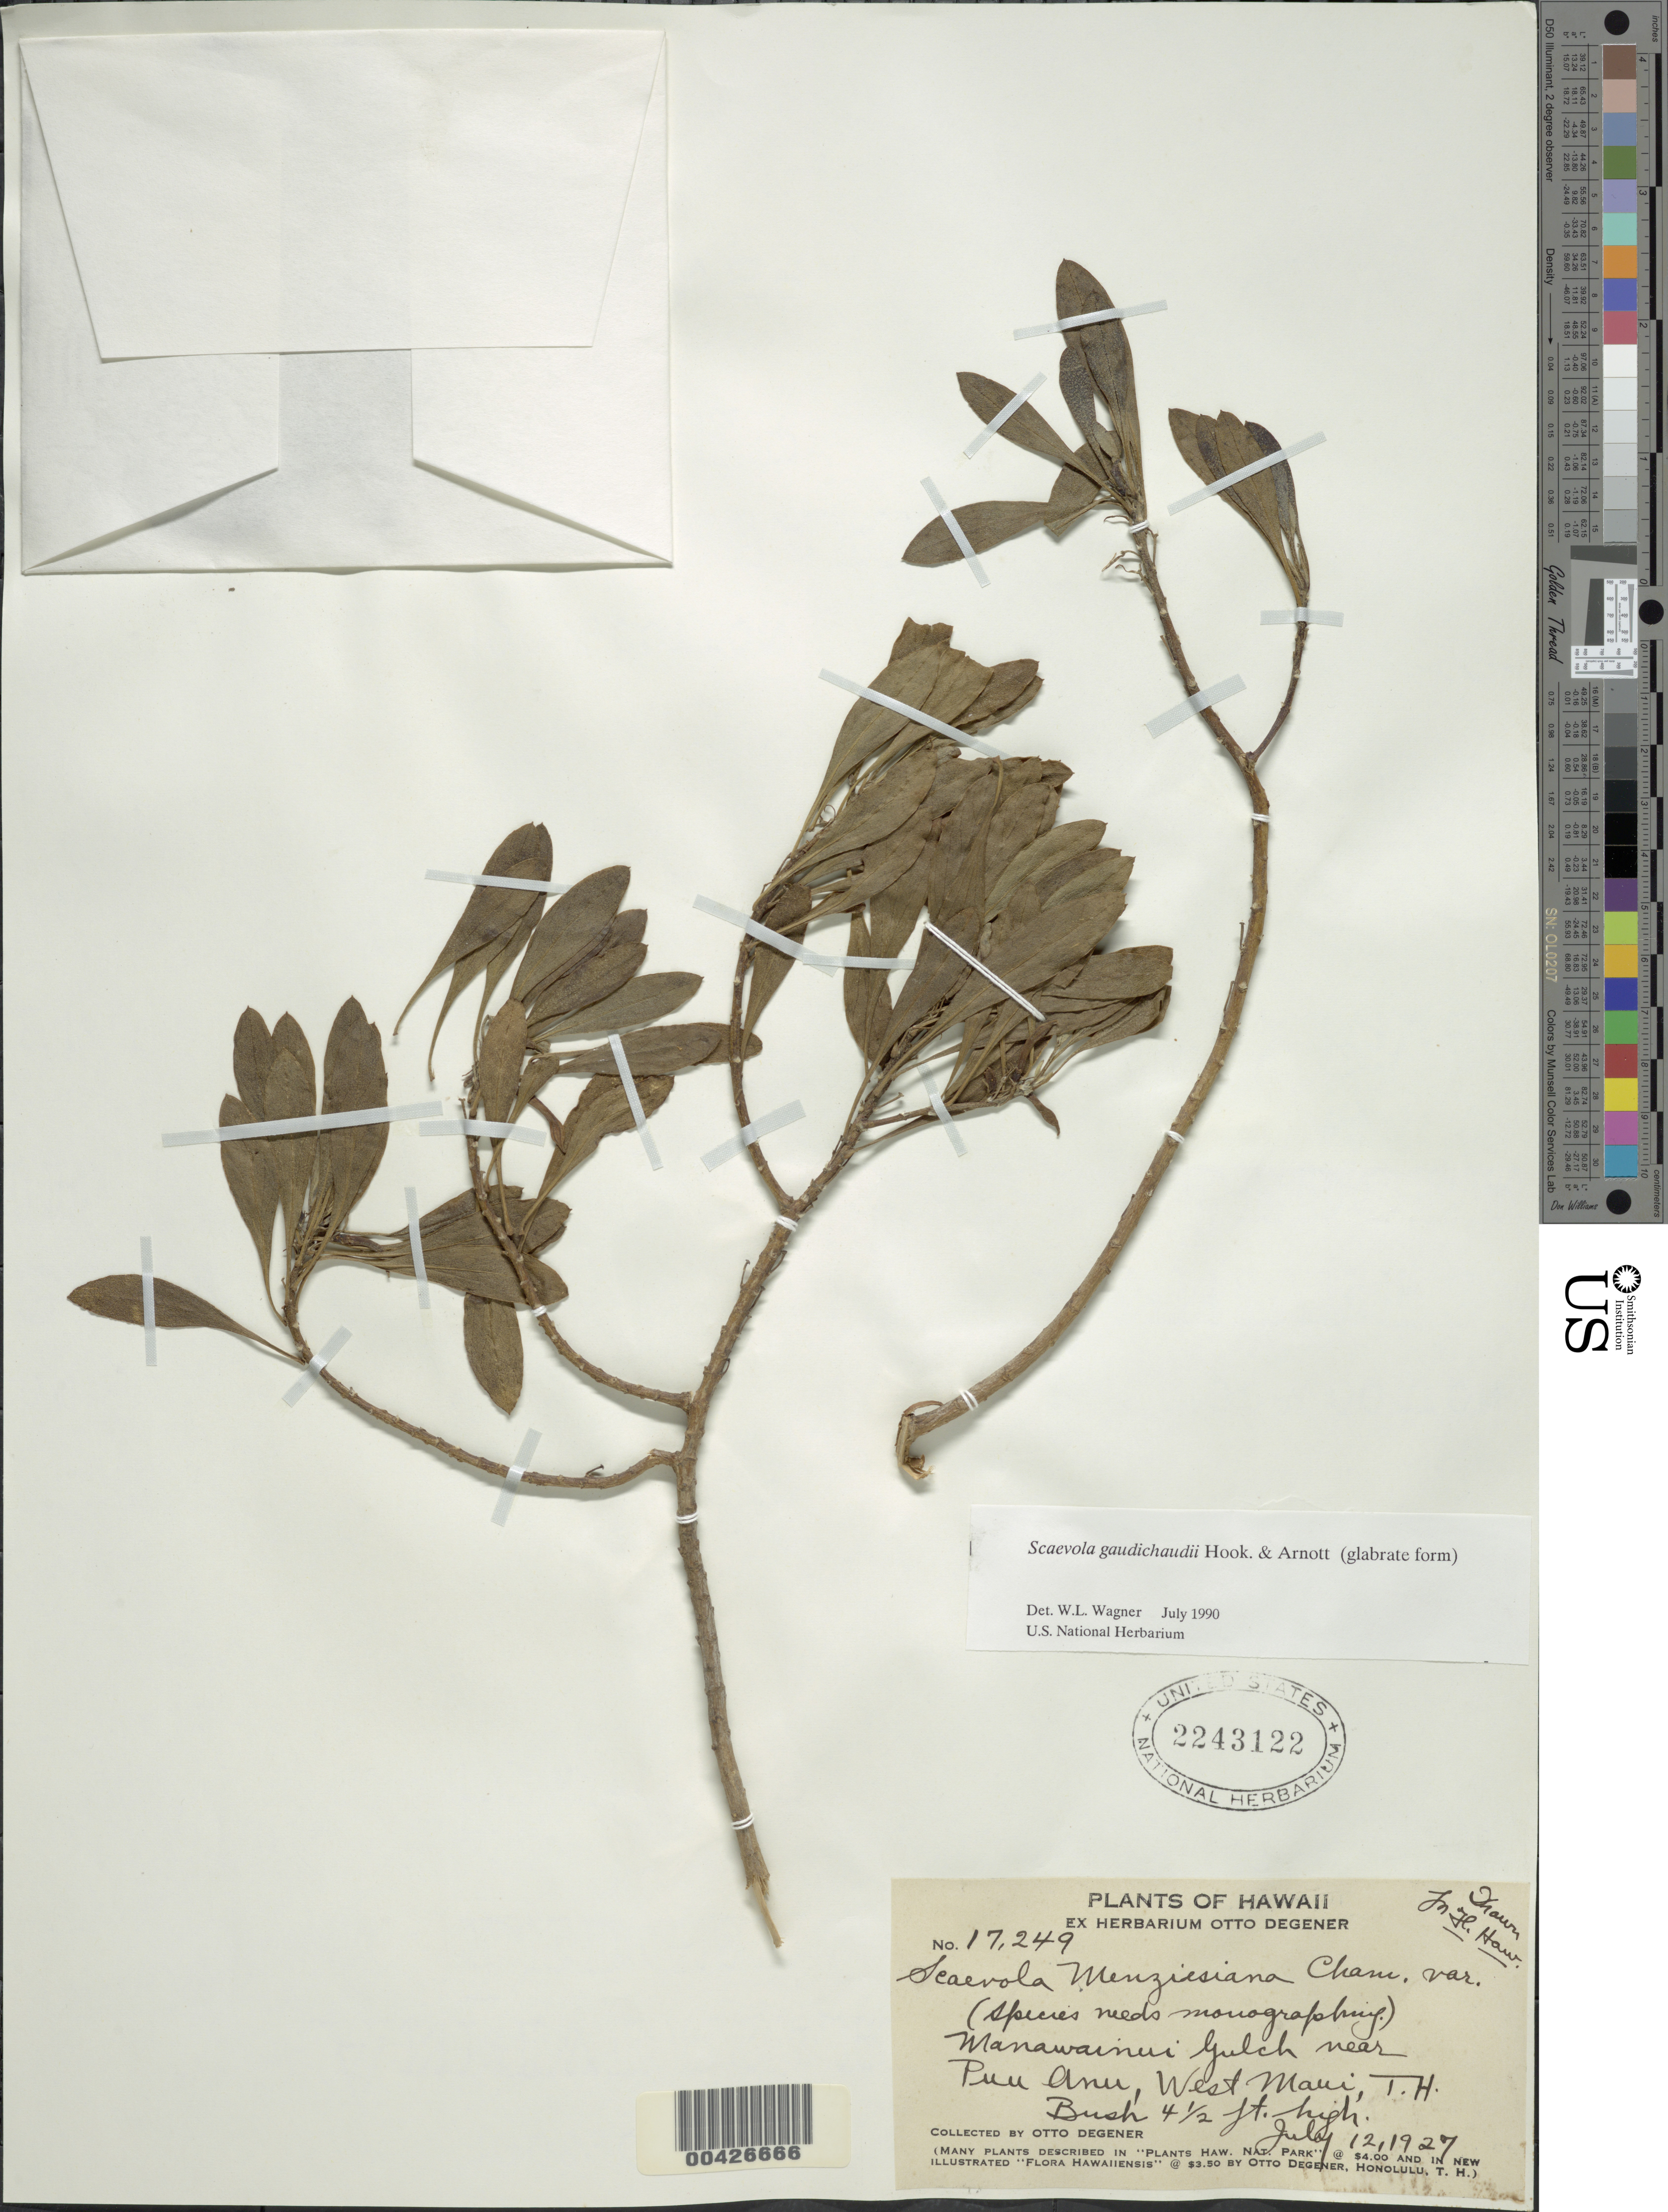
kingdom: Plantae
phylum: Tracheophyta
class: Magnoliopsida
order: Asterales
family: Goodeniaceae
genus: Scaevola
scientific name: Scaevola gaudichaudii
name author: Hook. & Arn.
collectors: O. Degener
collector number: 17249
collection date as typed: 12 Jul 1927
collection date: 1927-07-12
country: United States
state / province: Hawaii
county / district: Maui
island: Maui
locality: Manawainui Gulch near Puu Anu, West Maui, T.H.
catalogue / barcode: US 2243122